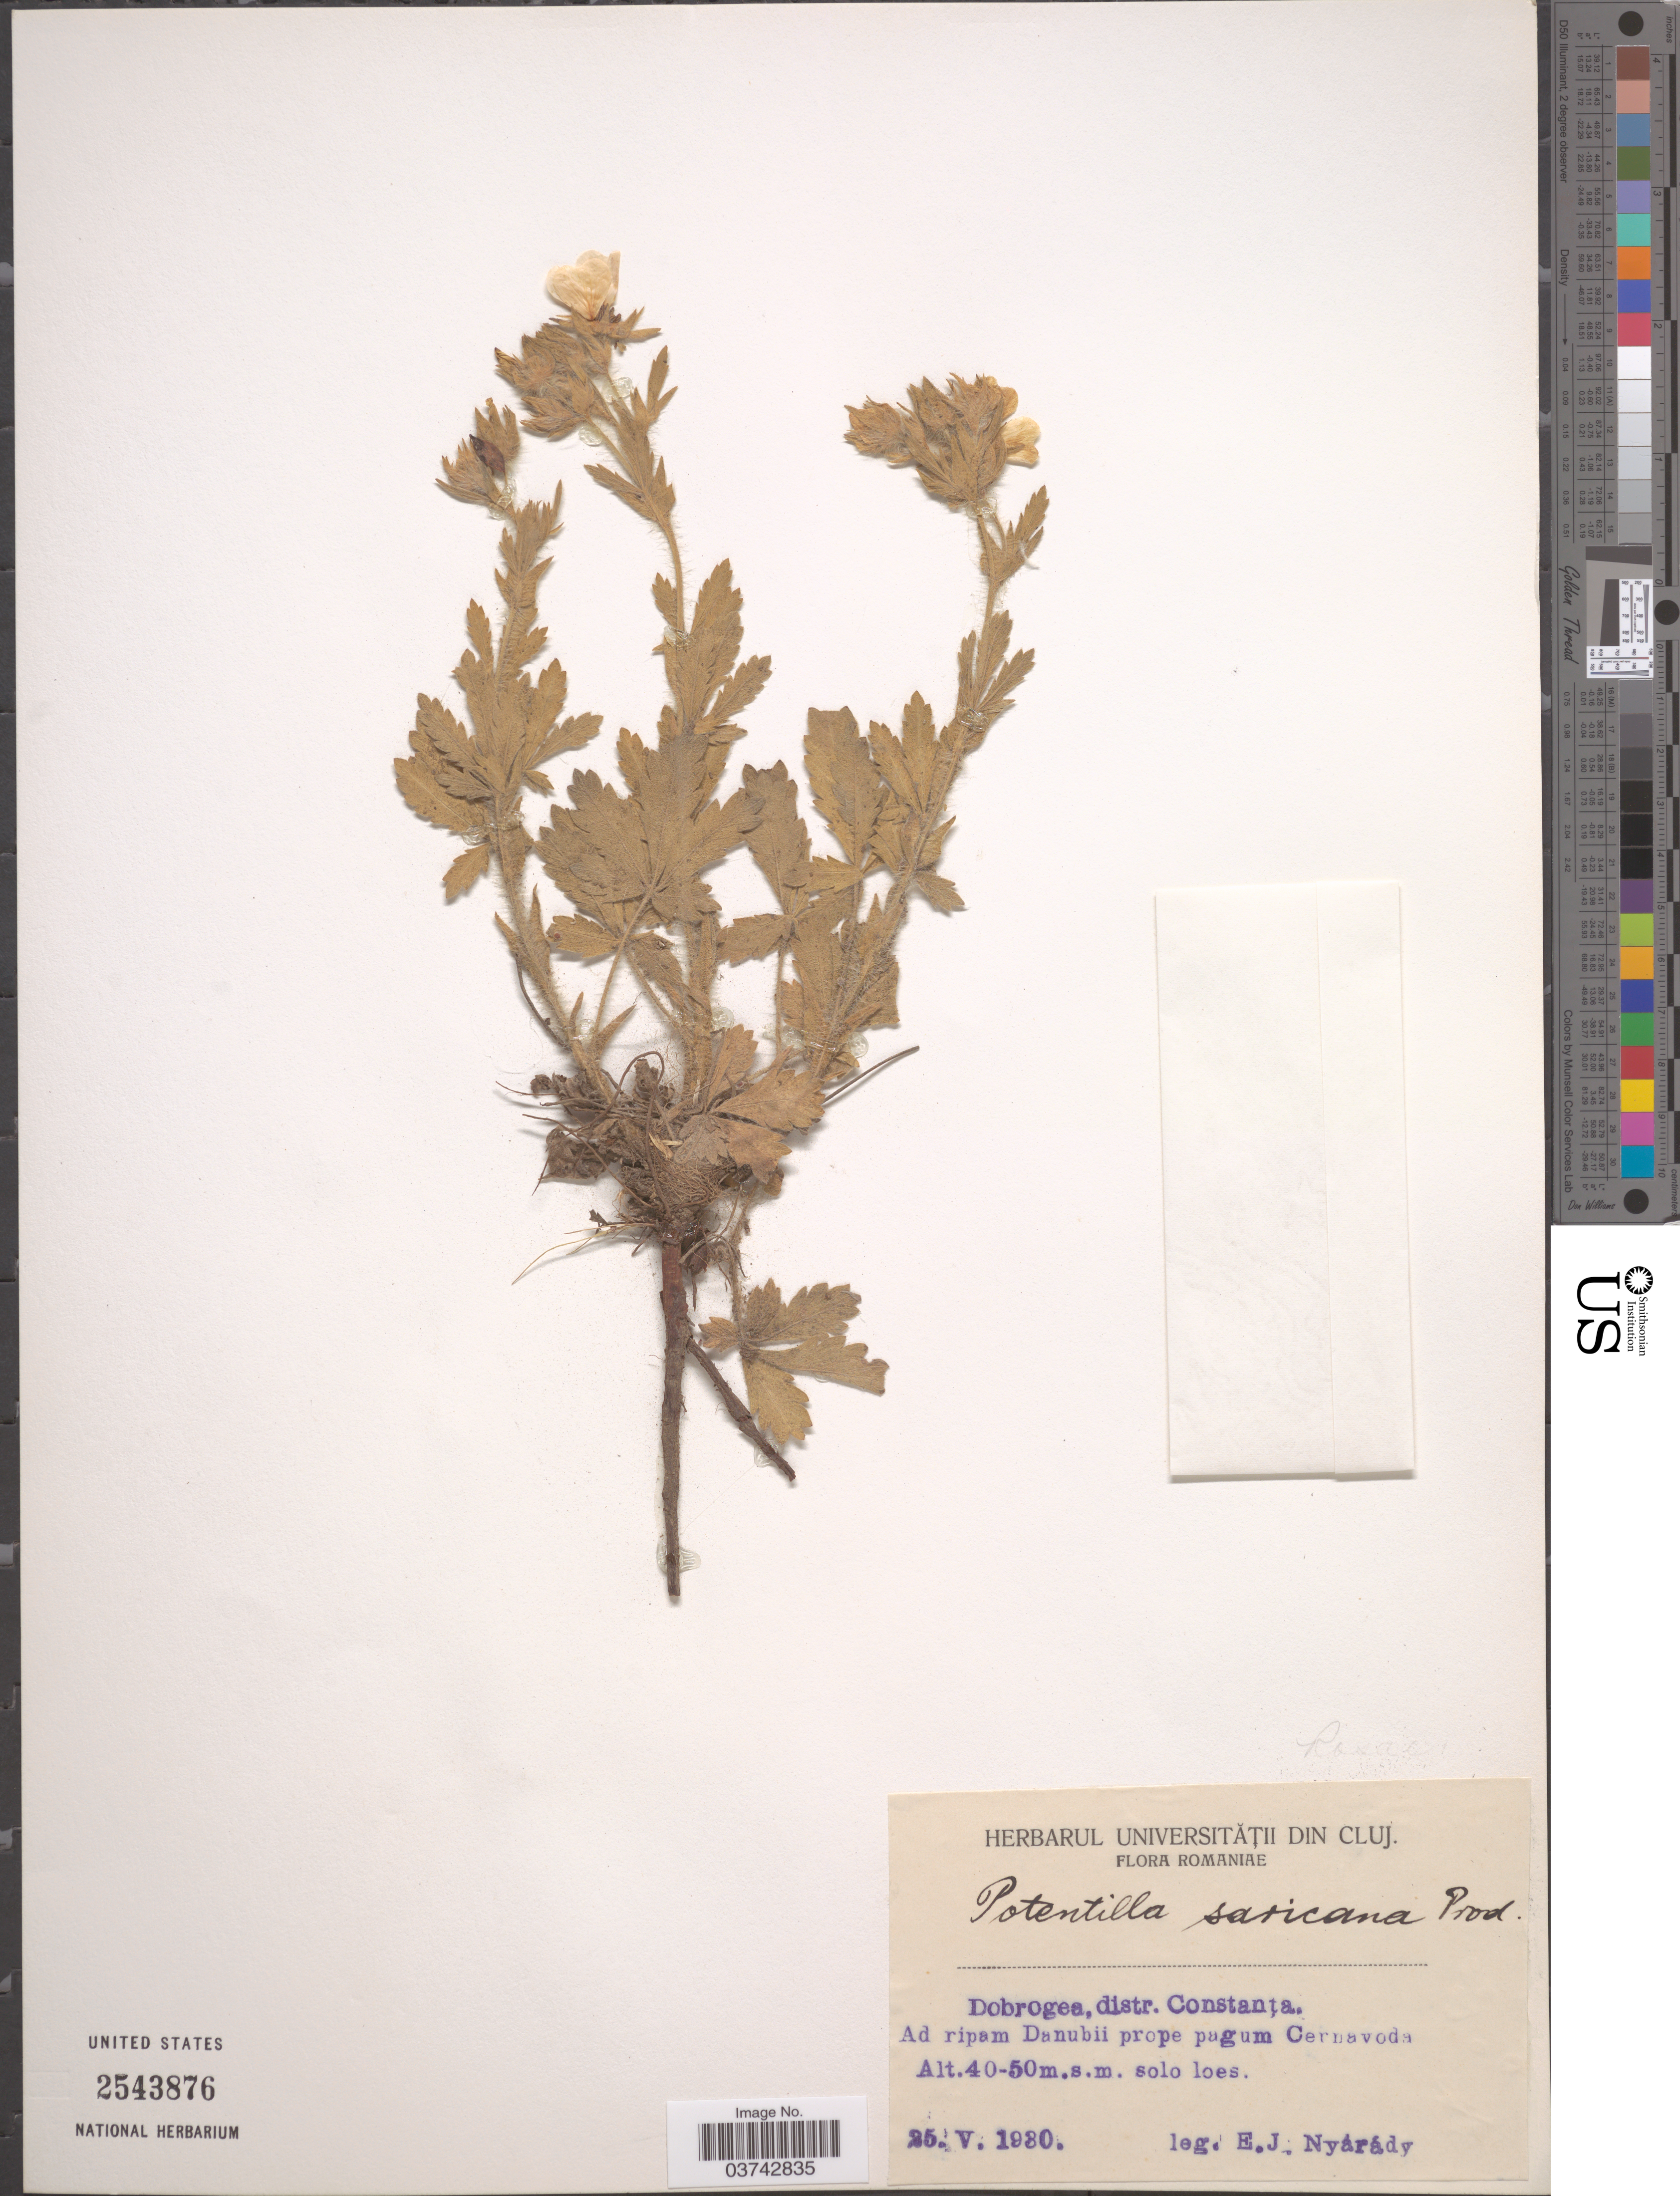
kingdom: Plantae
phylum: Tracheophyta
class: Magnoliopsida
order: Rosales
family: Rosaceae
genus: Potentilla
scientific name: Potentilla saricana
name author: Prod.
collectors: E. Nyárády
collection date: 1930-05-25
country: Romania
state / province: Constanta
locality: Dobrogea, distr. Constanta. Ad ripam Danubii prope pagum Cernavoda.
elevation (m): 40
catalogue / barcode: US 2543876